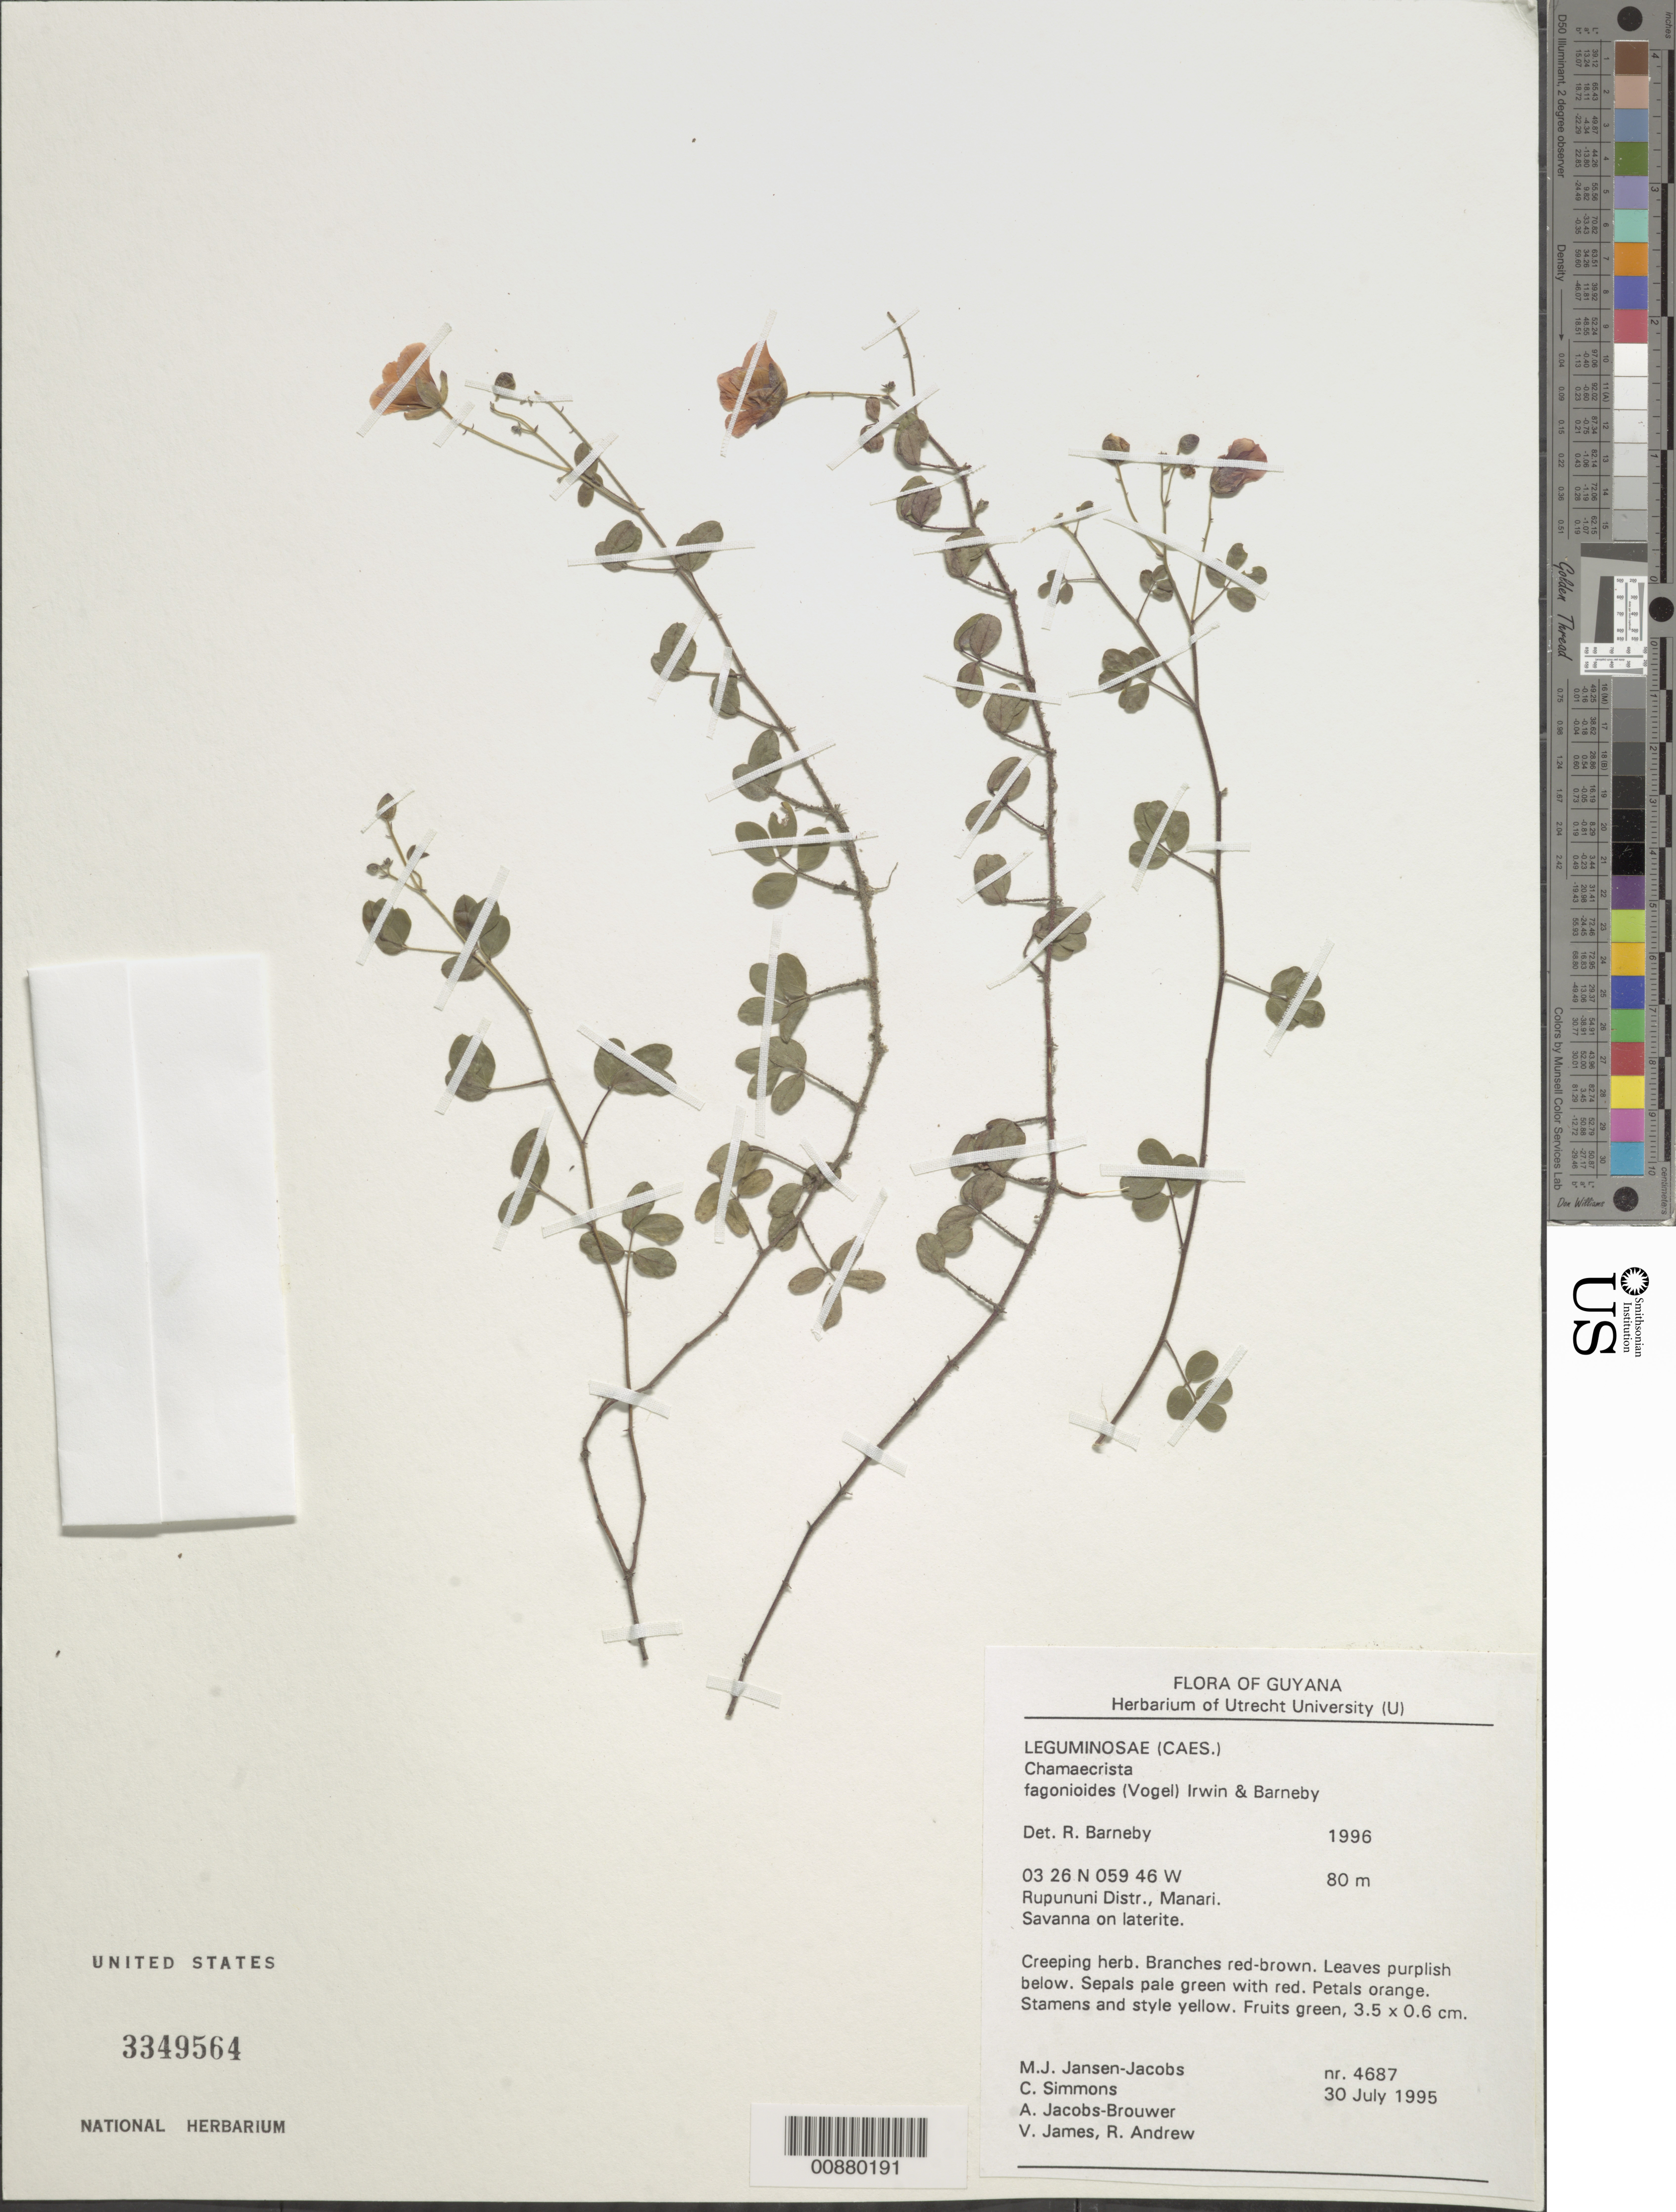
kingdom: Plantae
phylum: Tracheophyta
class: Magnoliopsida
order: Fabales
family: Fabaceae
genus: Chamaecrista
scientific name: Chamaecrista fagonioides var. fagonioides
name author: (Vogel) H.S. Irwin & Barneby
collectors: M. J. Jansen-Jacobs, C. Simons, A. Jacobs-Brouwer, V. James & R. Andrew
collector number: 4687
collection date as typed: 30-Jul-95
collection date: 1995-07-30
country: Guyana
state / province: U. Takutu-U. Essequibo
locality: Manari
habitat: Savanna on laterite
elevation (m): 80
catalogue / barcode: US 3349564